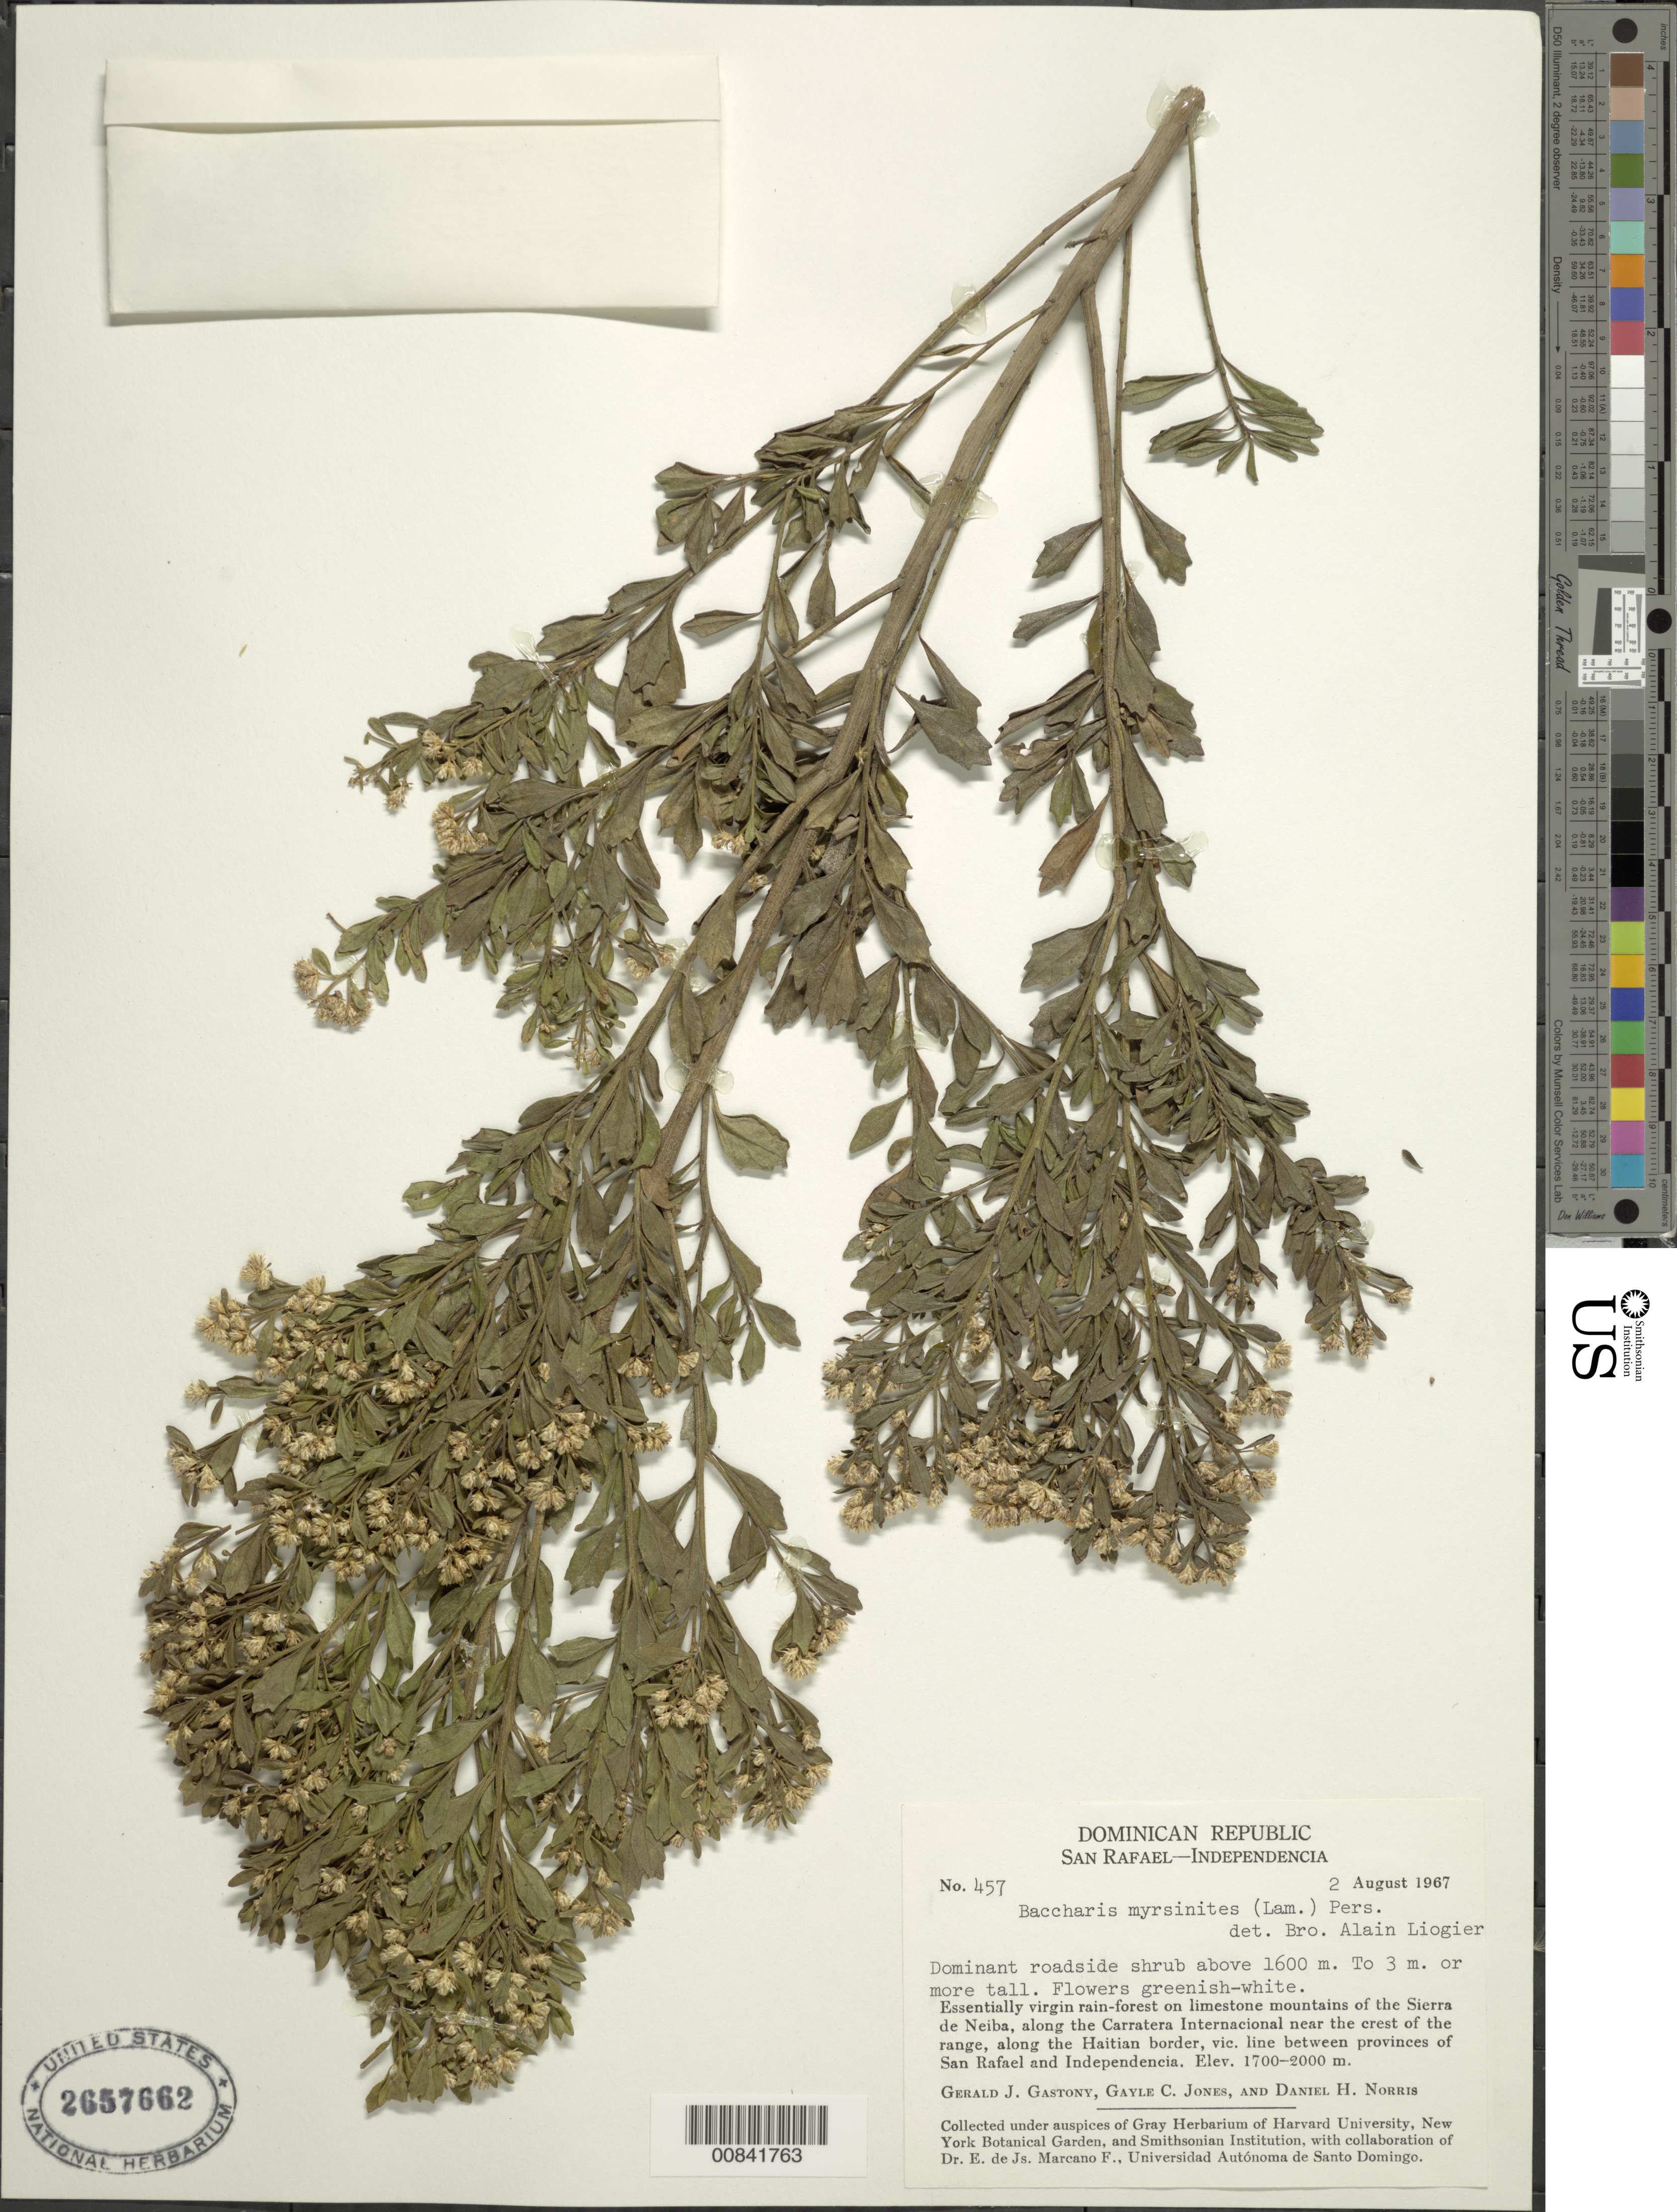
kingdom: Plantae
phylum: Tracheophyta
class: Magnoliopsida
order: Asterales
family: Asteraceae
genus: Baccharis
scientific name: Baccharis myrsinites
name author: Pers.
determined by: Liogier, Alain H.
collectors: G. Gastony, G. C. Jones & D. H. Norris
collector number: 457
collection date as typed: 02 Aug 1967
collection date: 1967-08-02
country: Dominican Republic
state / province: Independencia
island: Hispaniola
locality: Sierra de Neiba, along the Carratera Internacional near the crest of the range, along the Haitian border, vic. line between provinces of San Rafael and Independencia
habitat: Roadside in essentially virgin rain-forest on limestone mountain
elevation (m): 1600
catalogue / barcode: US 2657662